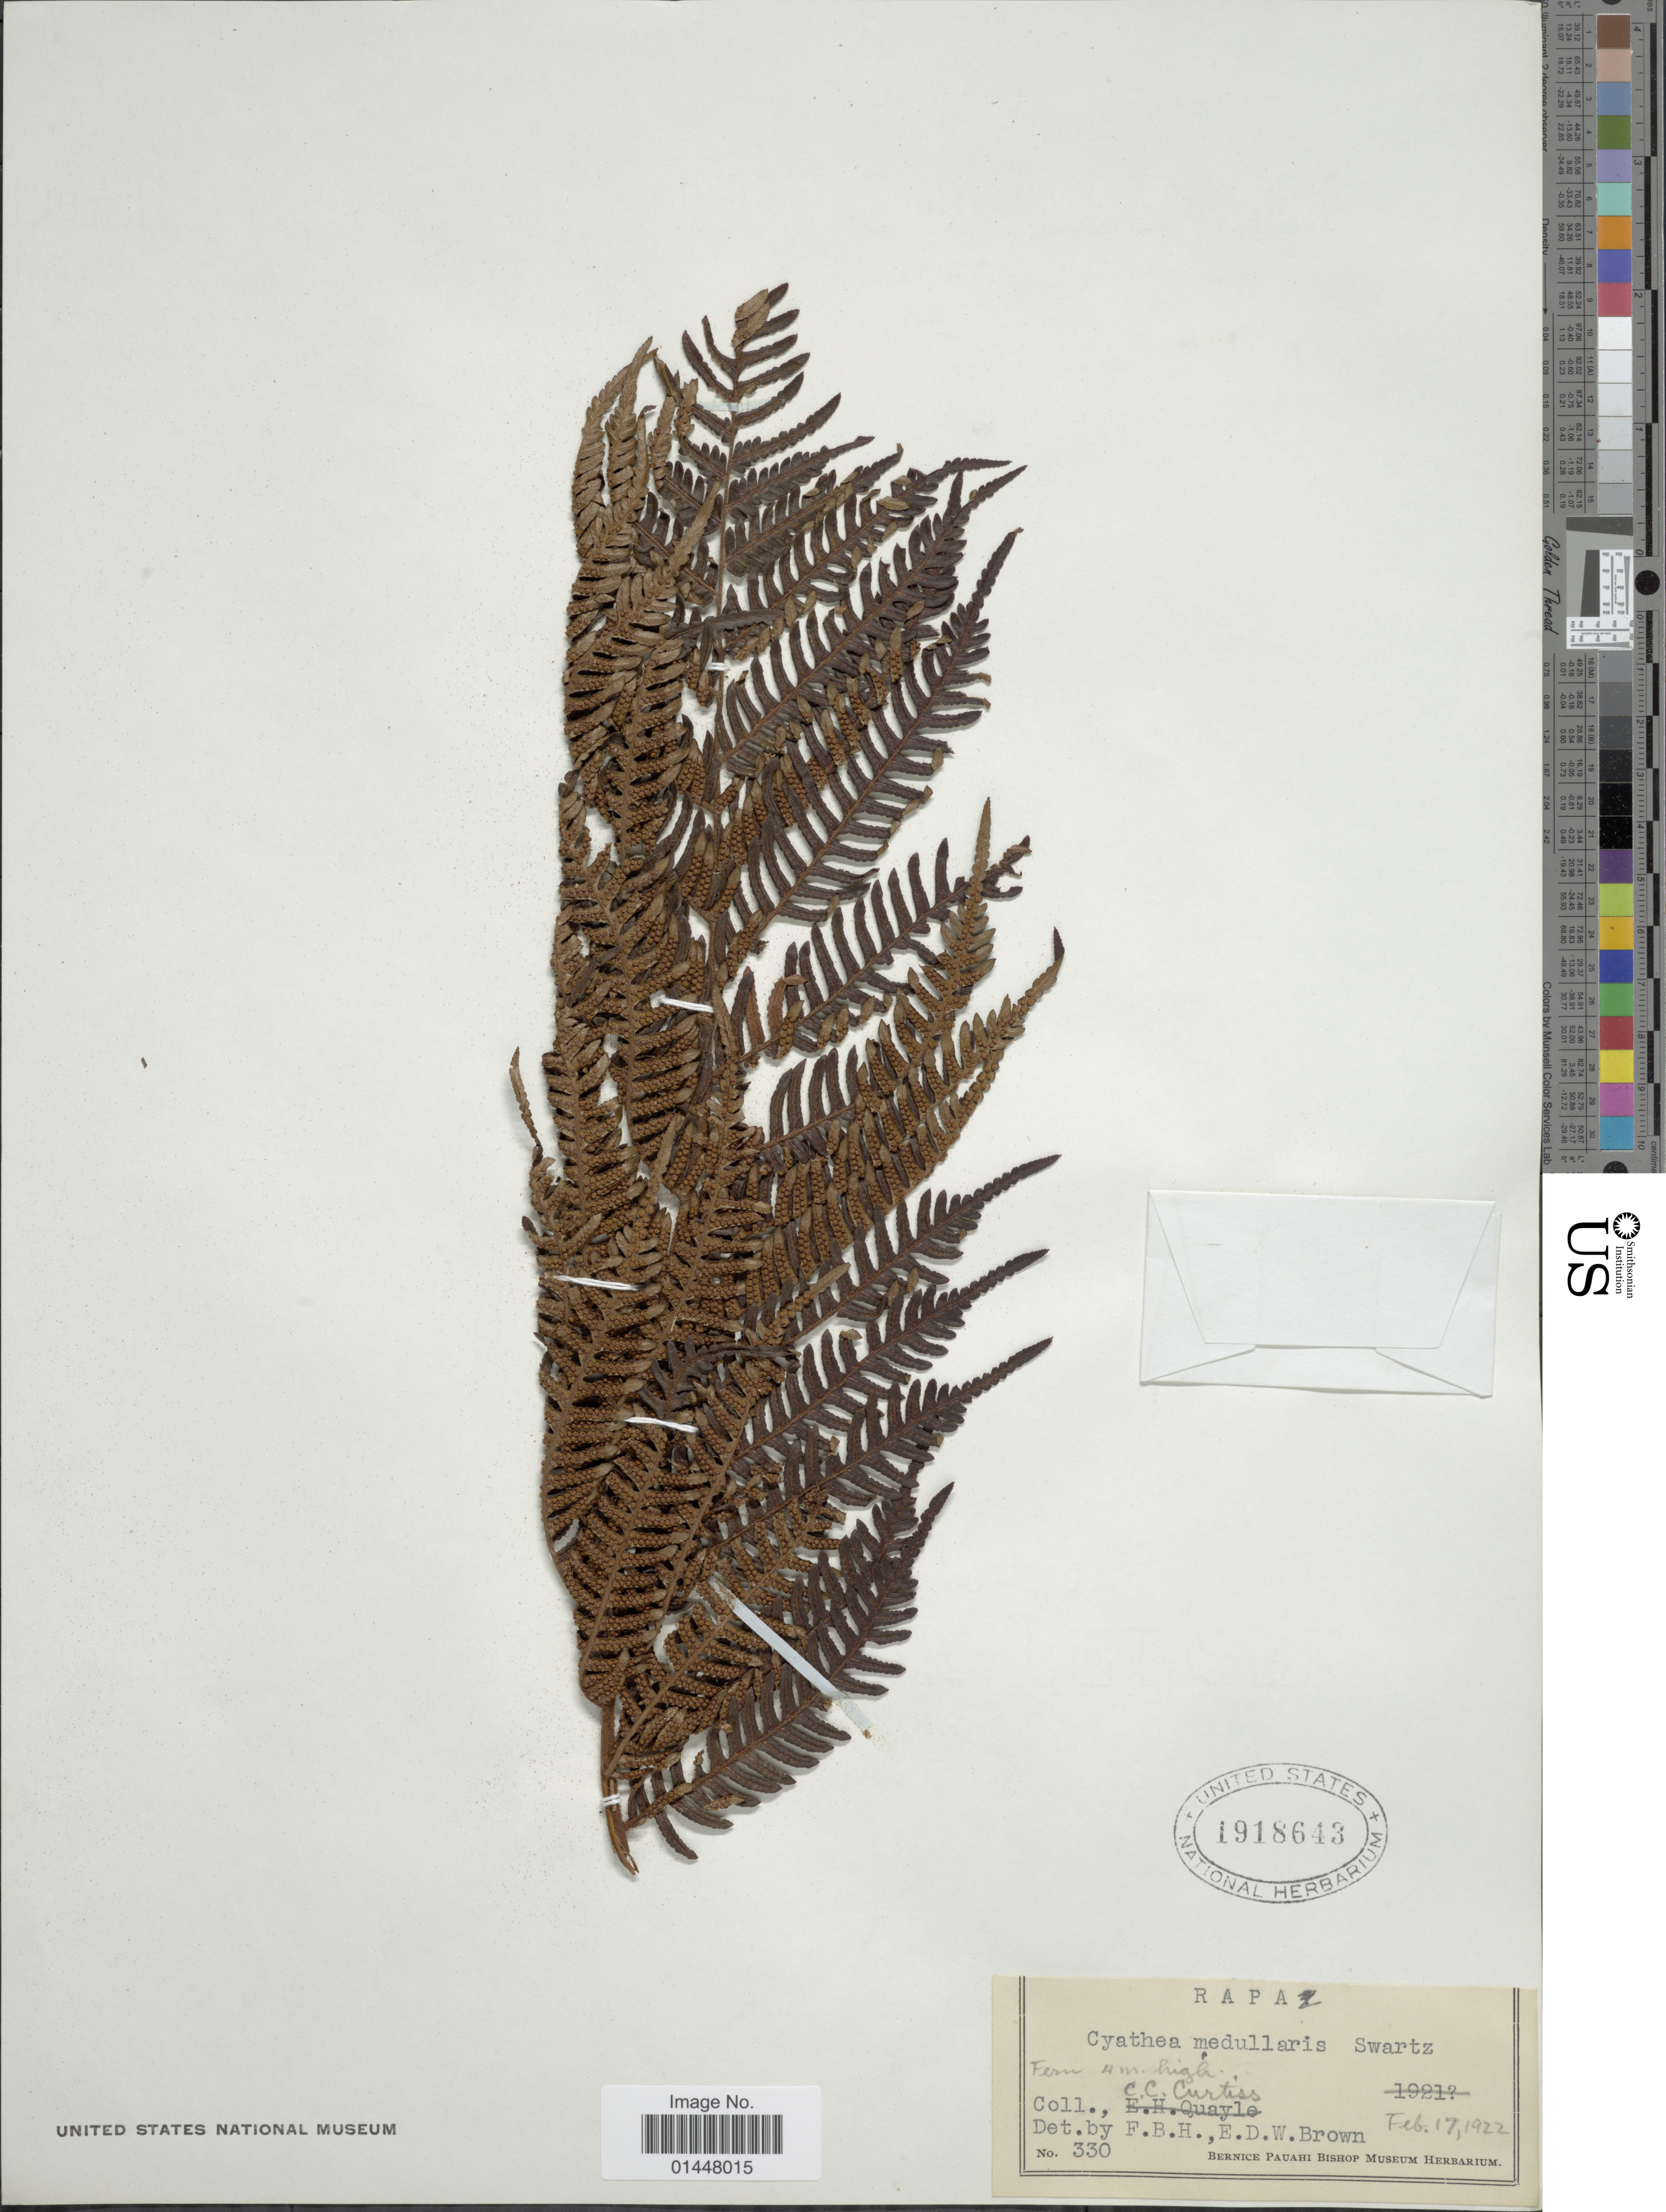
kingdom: Plantae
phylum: Tracheophyta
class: Polypodiopsida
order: Cyatheales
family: Cyatheaceae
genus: Sphaeropteris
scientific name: Sphaeropteris medullaris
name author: (G. Forst.) Bernh.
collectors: C. C. Curtiss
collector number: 330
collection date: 1922-02-17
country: French Polynesia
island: Rapa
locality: RAPA,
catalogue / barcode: US 1918643